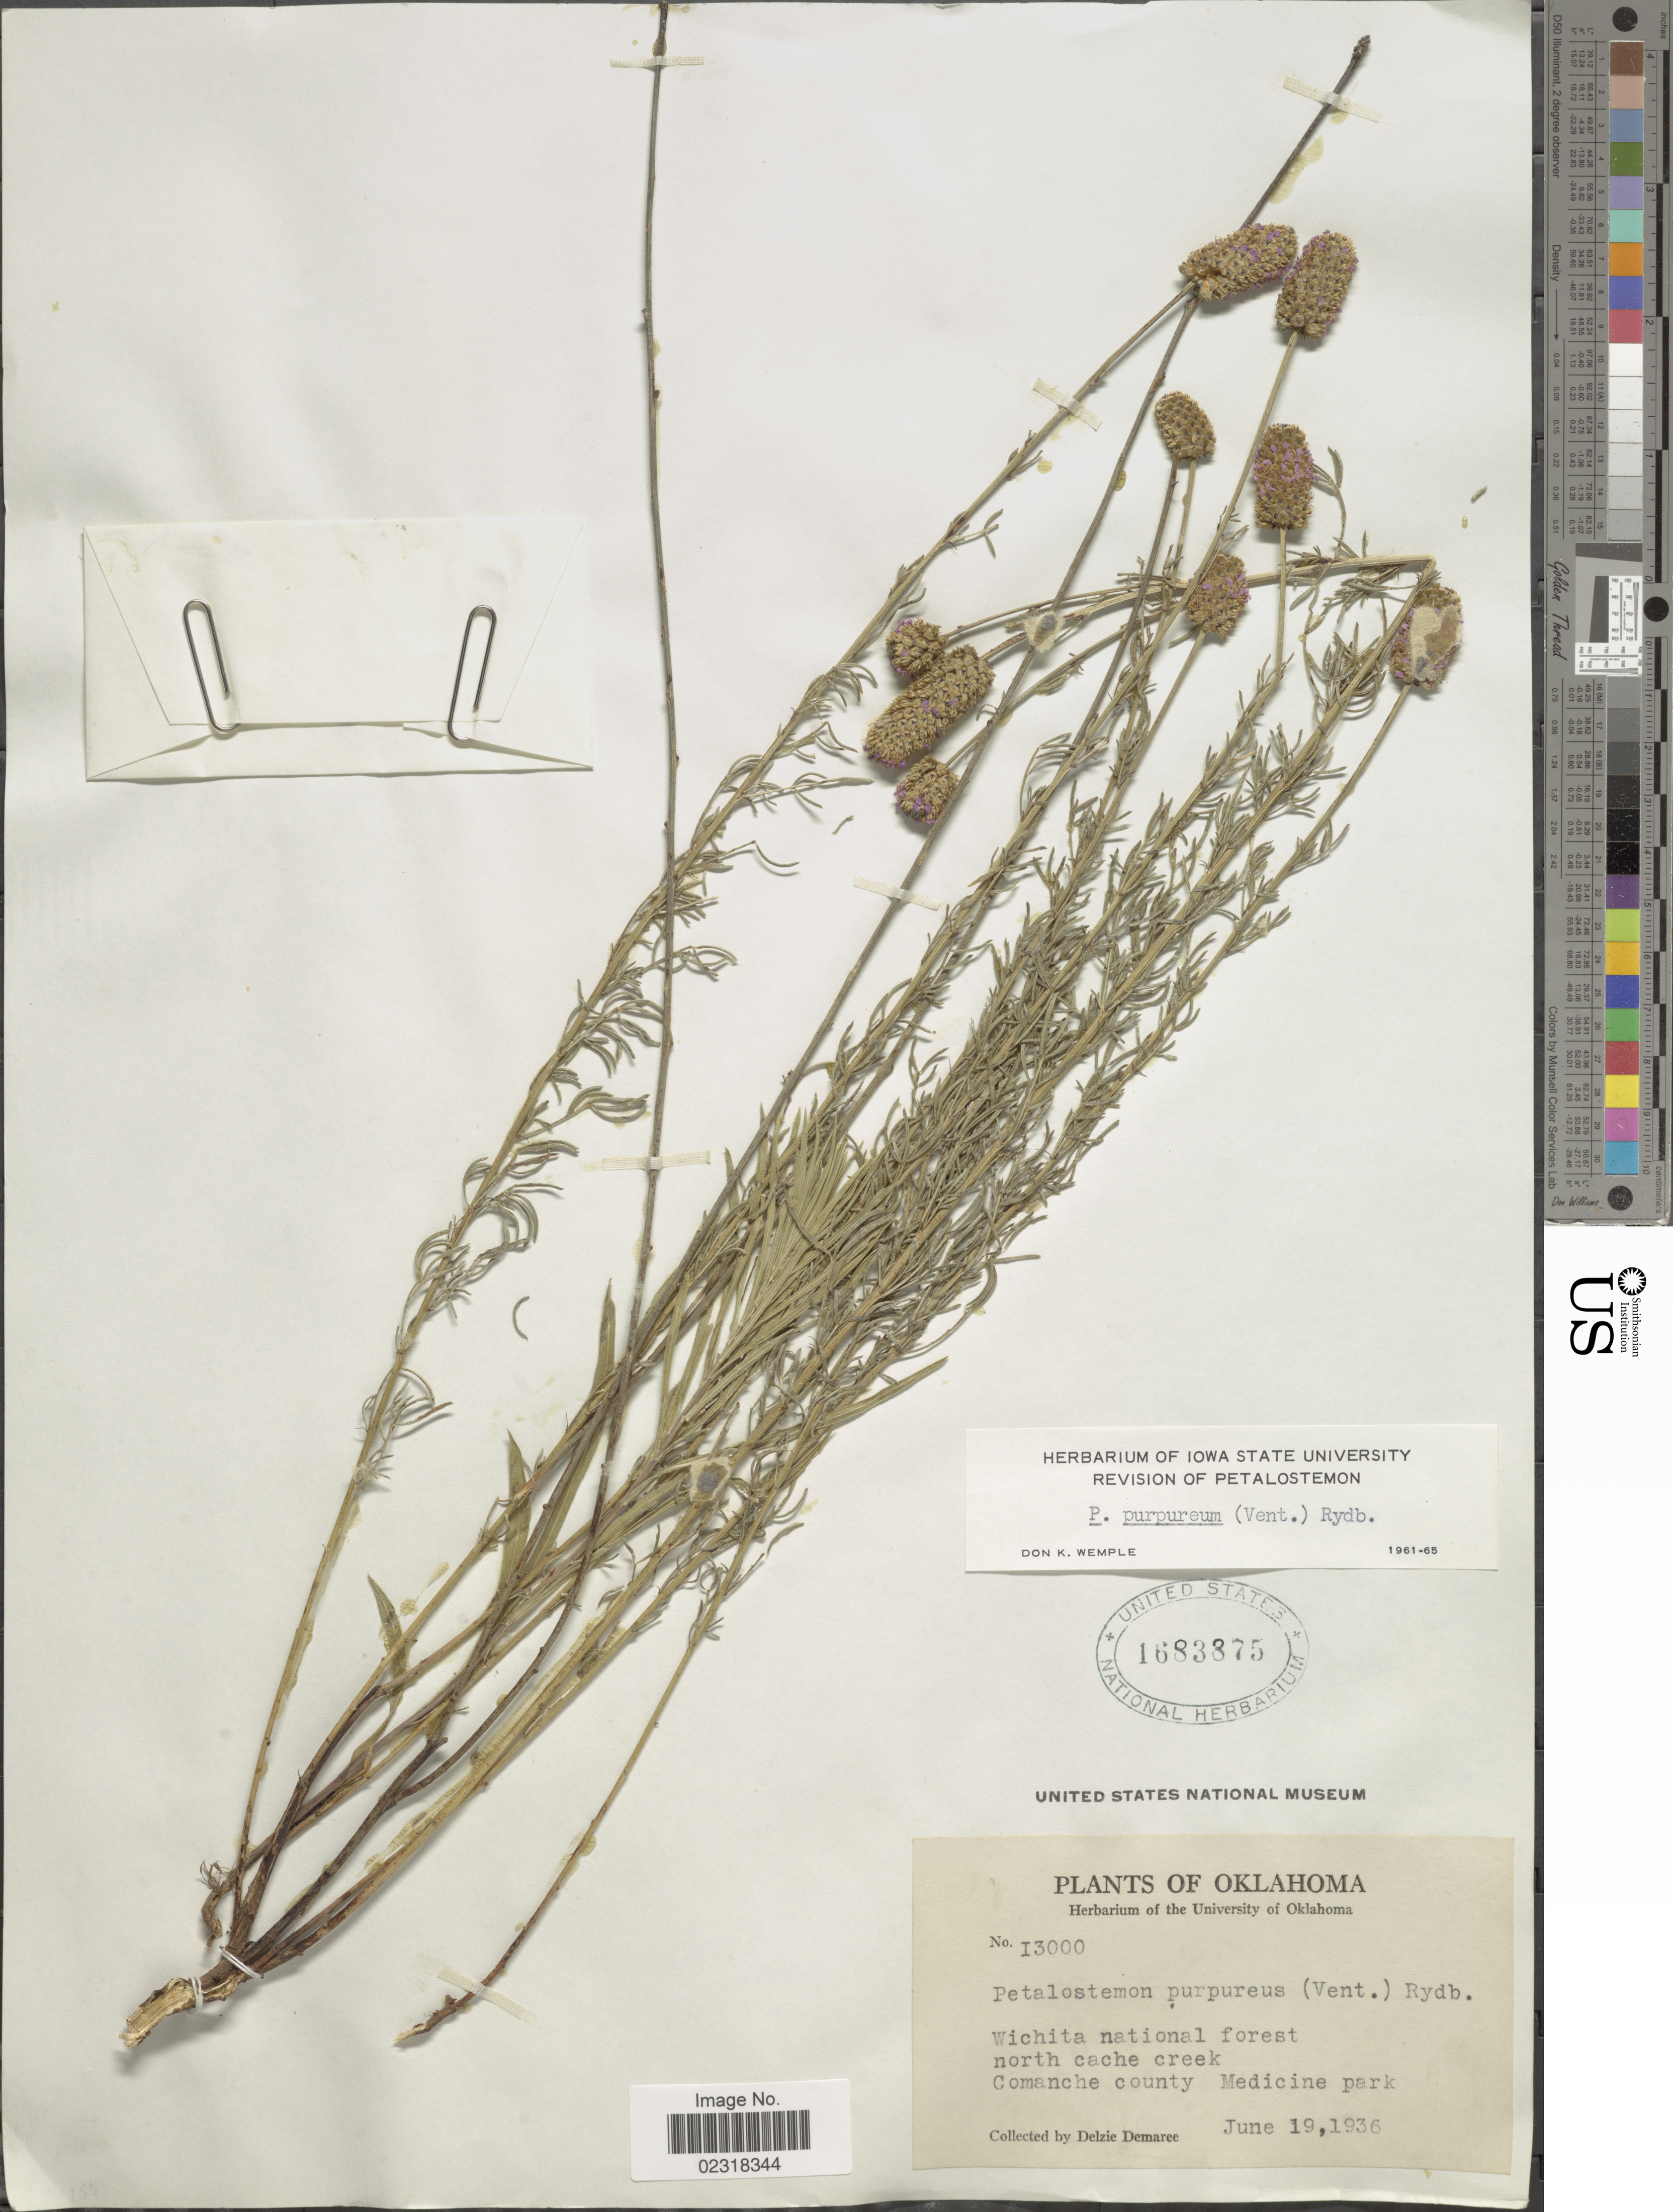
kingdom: Plantae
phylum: Tracheophyta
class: Magnoliopsida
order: Fabales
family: Fabaceae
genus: Dalea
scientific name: Dalea purpurea var. purpurea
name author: Vent.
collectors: D. Demaree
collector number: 13000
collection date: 1936-06-19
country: United States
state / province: Oklahoma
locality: Wichita national forest north cache creek Comanche county Medicine park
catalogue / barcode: US 1683875